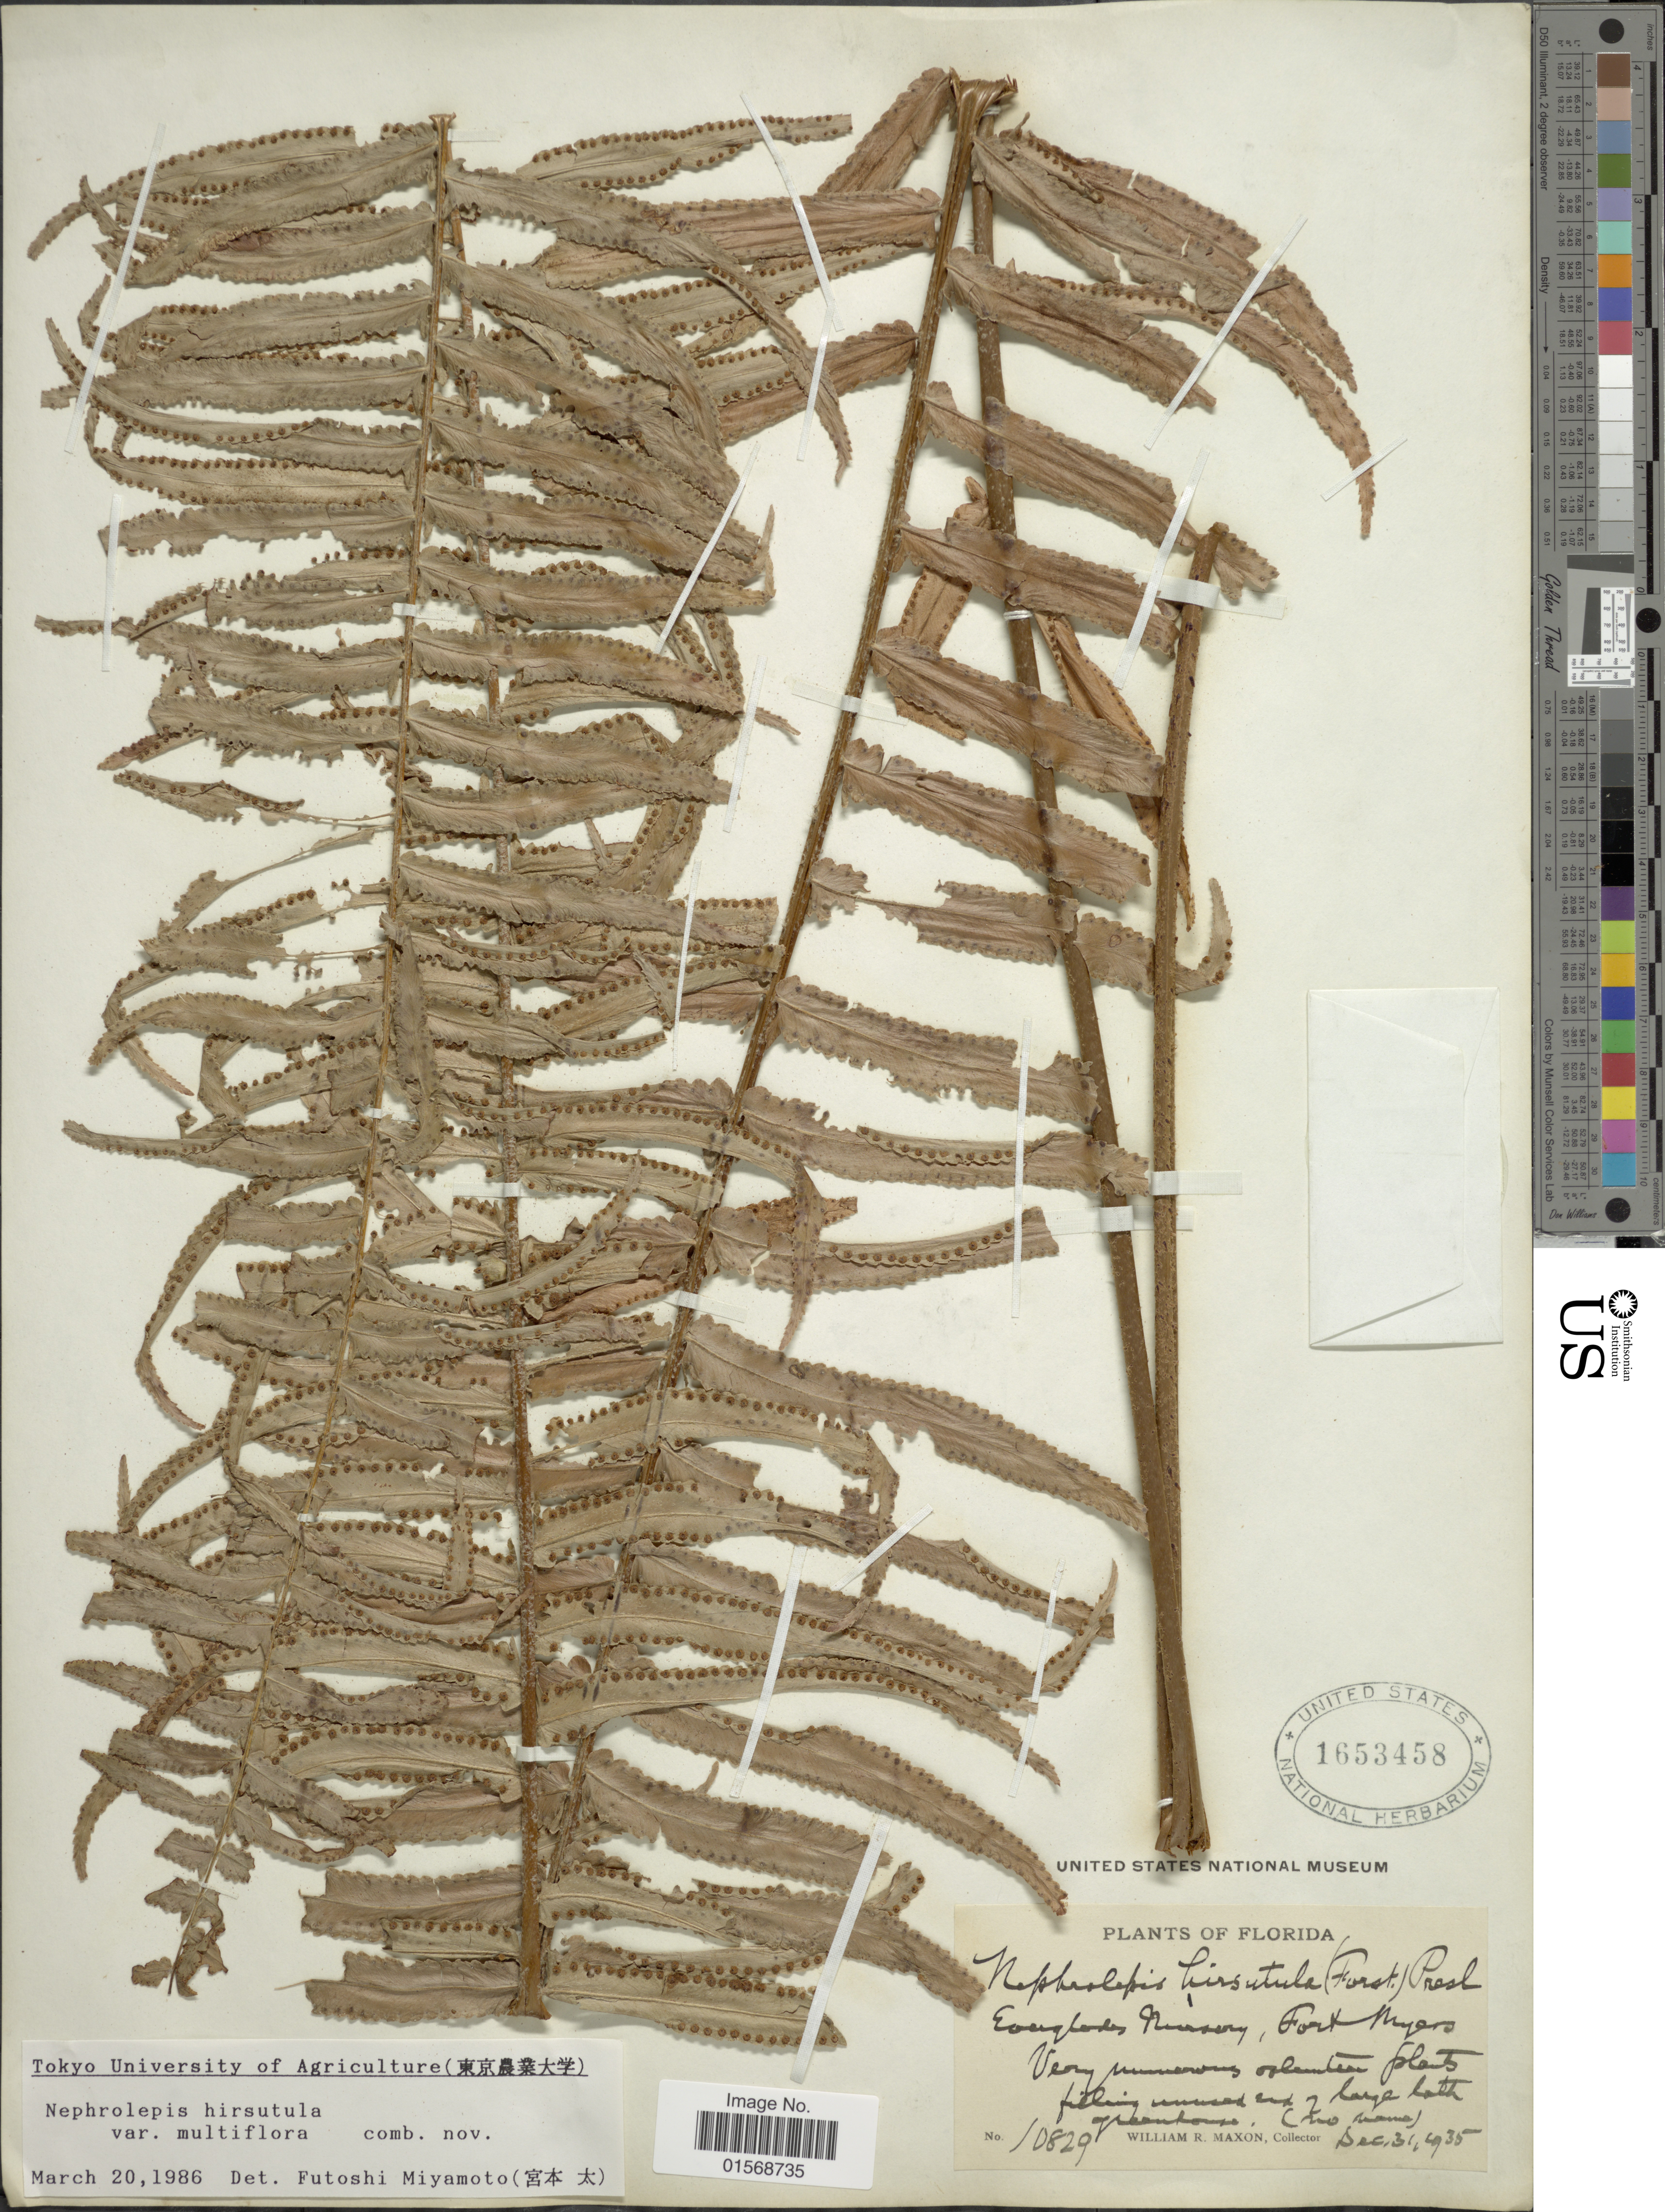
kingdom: Plantae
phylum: Tracheophyta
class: Polypodiopsida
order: Polypodiales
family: Nephrolepidaceae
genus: Nephrolepis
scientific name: Nephrolepis multiflora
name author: (Roxb.) F.M. Jarrett ex C.V. Morton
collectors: W. R. Maxon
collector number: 10829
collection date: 1935-12-31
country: United States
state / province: Florida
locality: Florida, Everglades Nursery, Fort Myers.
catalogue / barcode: US 1653458